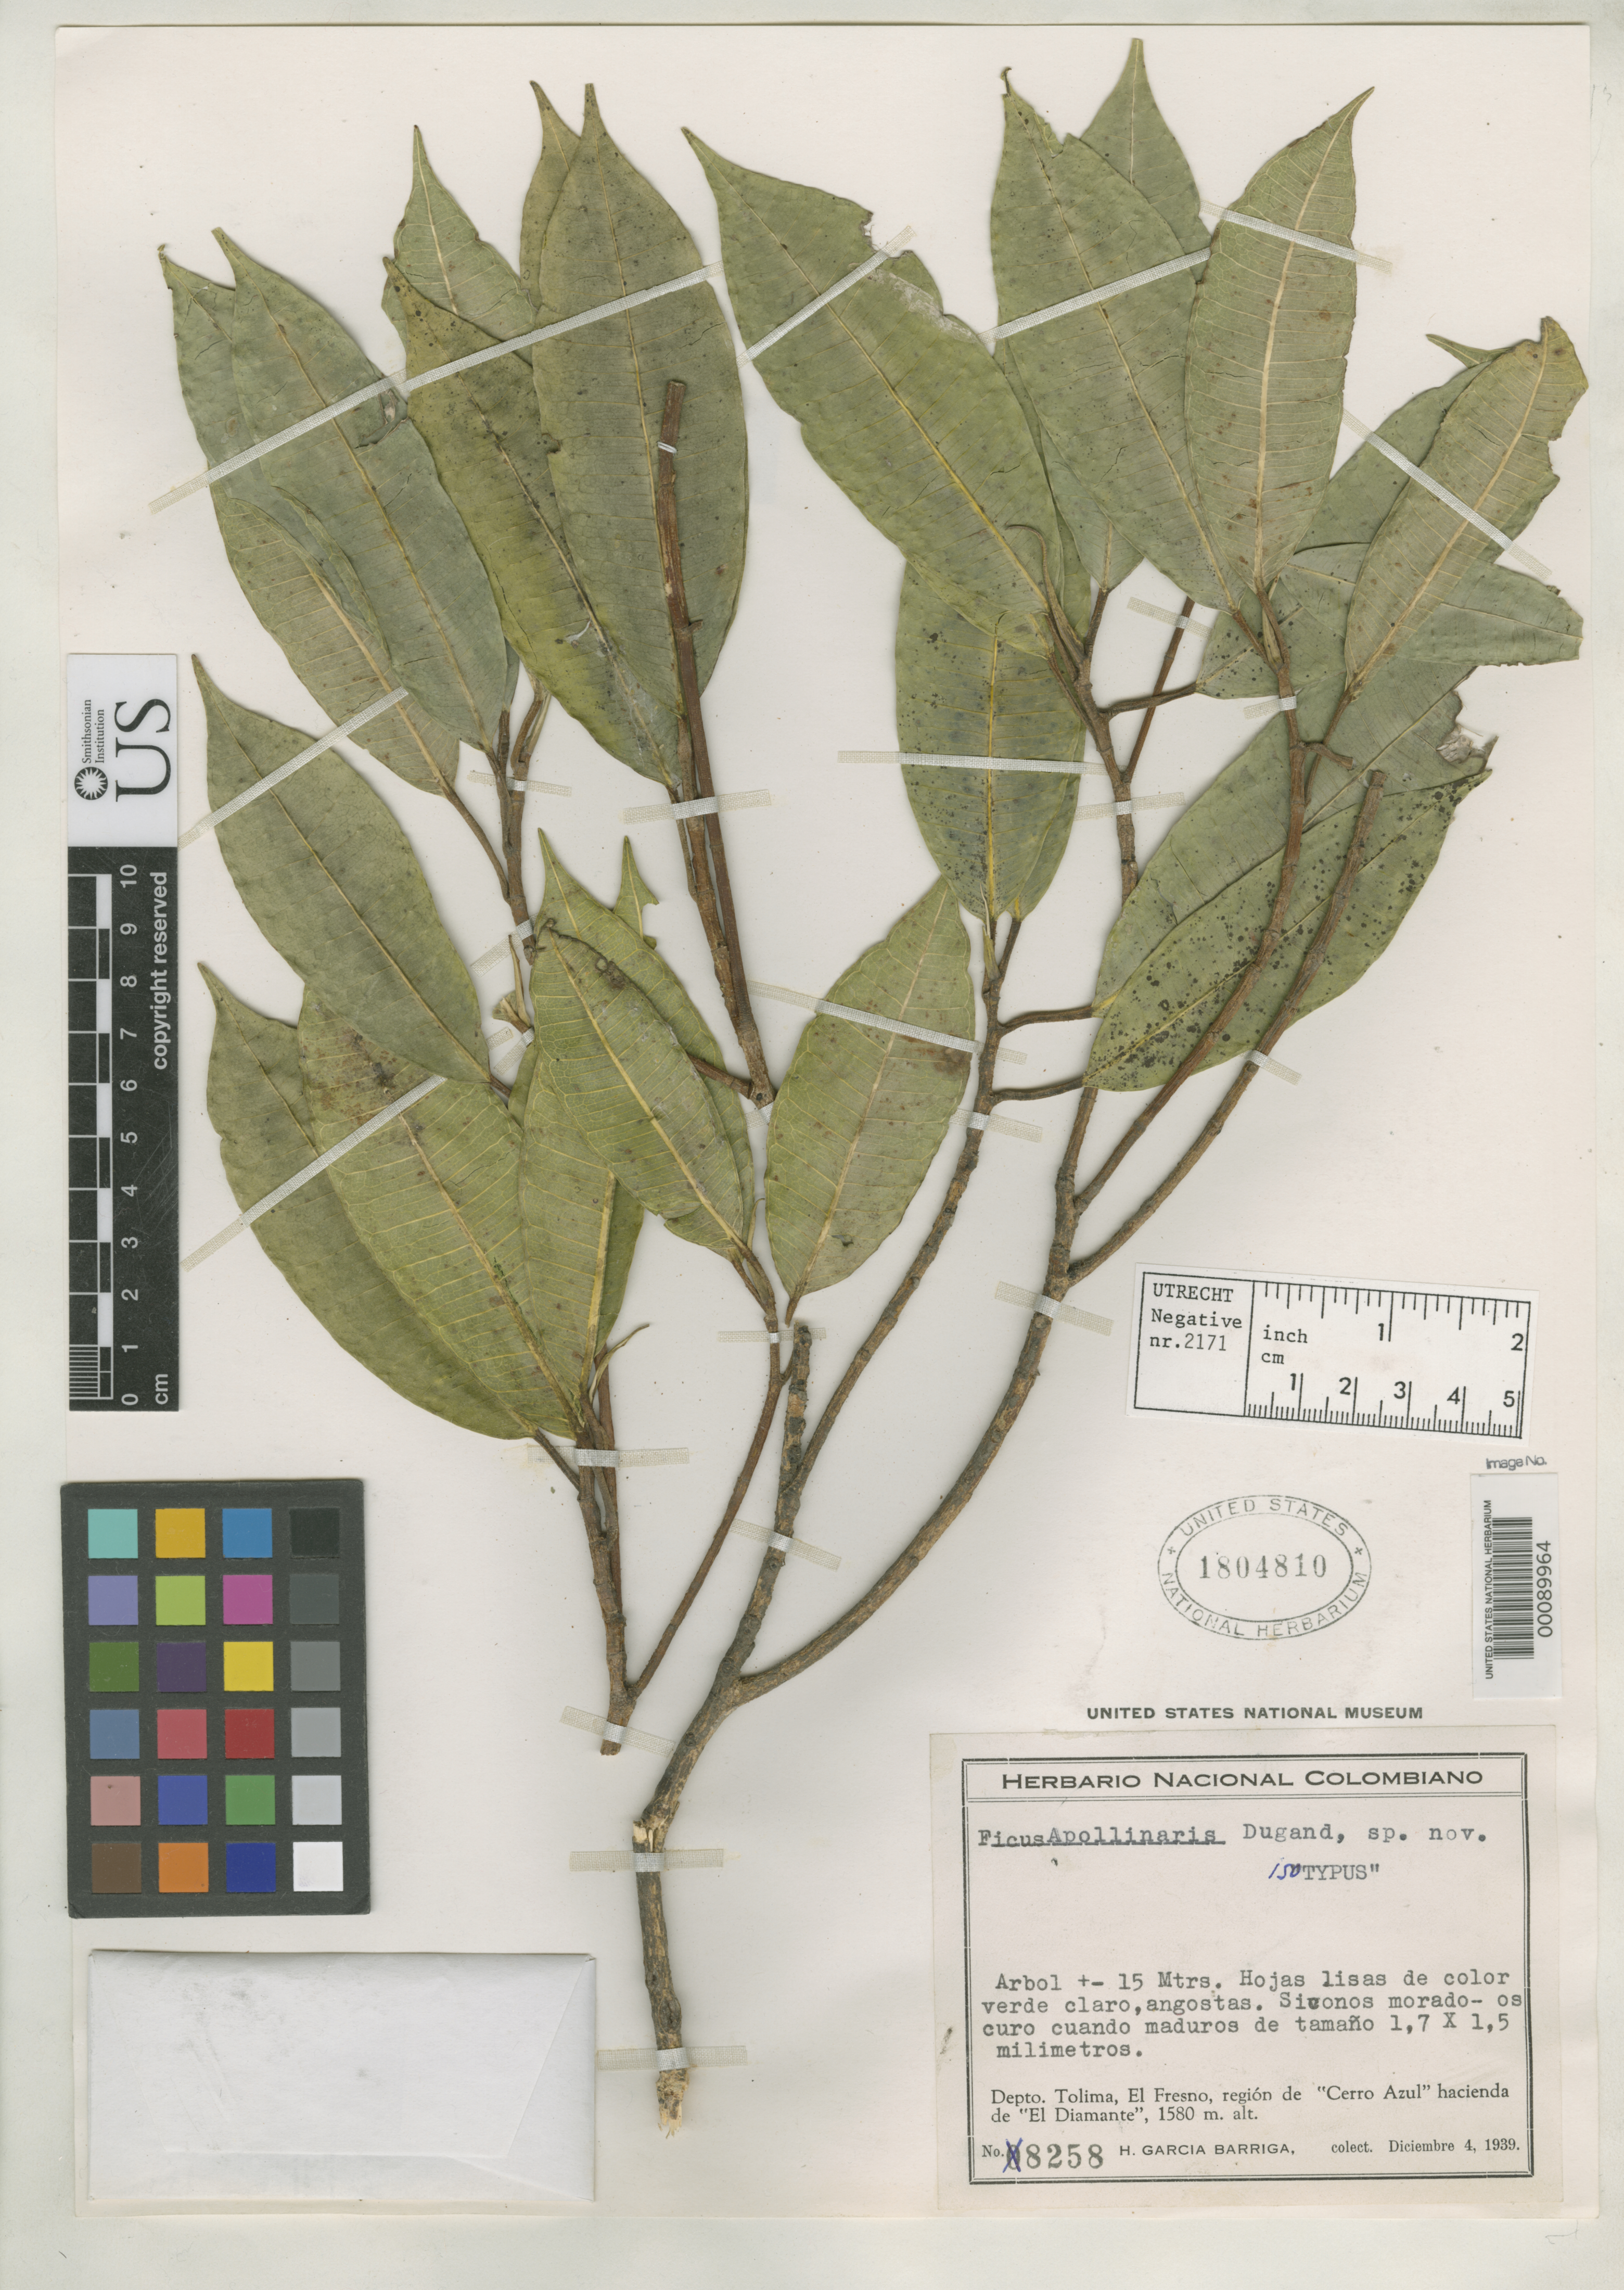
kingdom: Plantae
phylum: Tracheophyta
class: Magnoliopsida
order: Rosales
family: Moraceae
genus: Ficus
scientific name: Ficus apollinaris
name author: Dugand G.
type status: Isotype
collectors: H. García Barriga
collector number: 8258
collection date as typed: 04 Dec 1939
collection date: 1939-12-04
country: Colombia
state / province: Tolima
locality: El Fresno, region de Cerro Azul, Haciendo de El Diamante.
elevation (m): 1580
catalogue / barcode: US 1804810